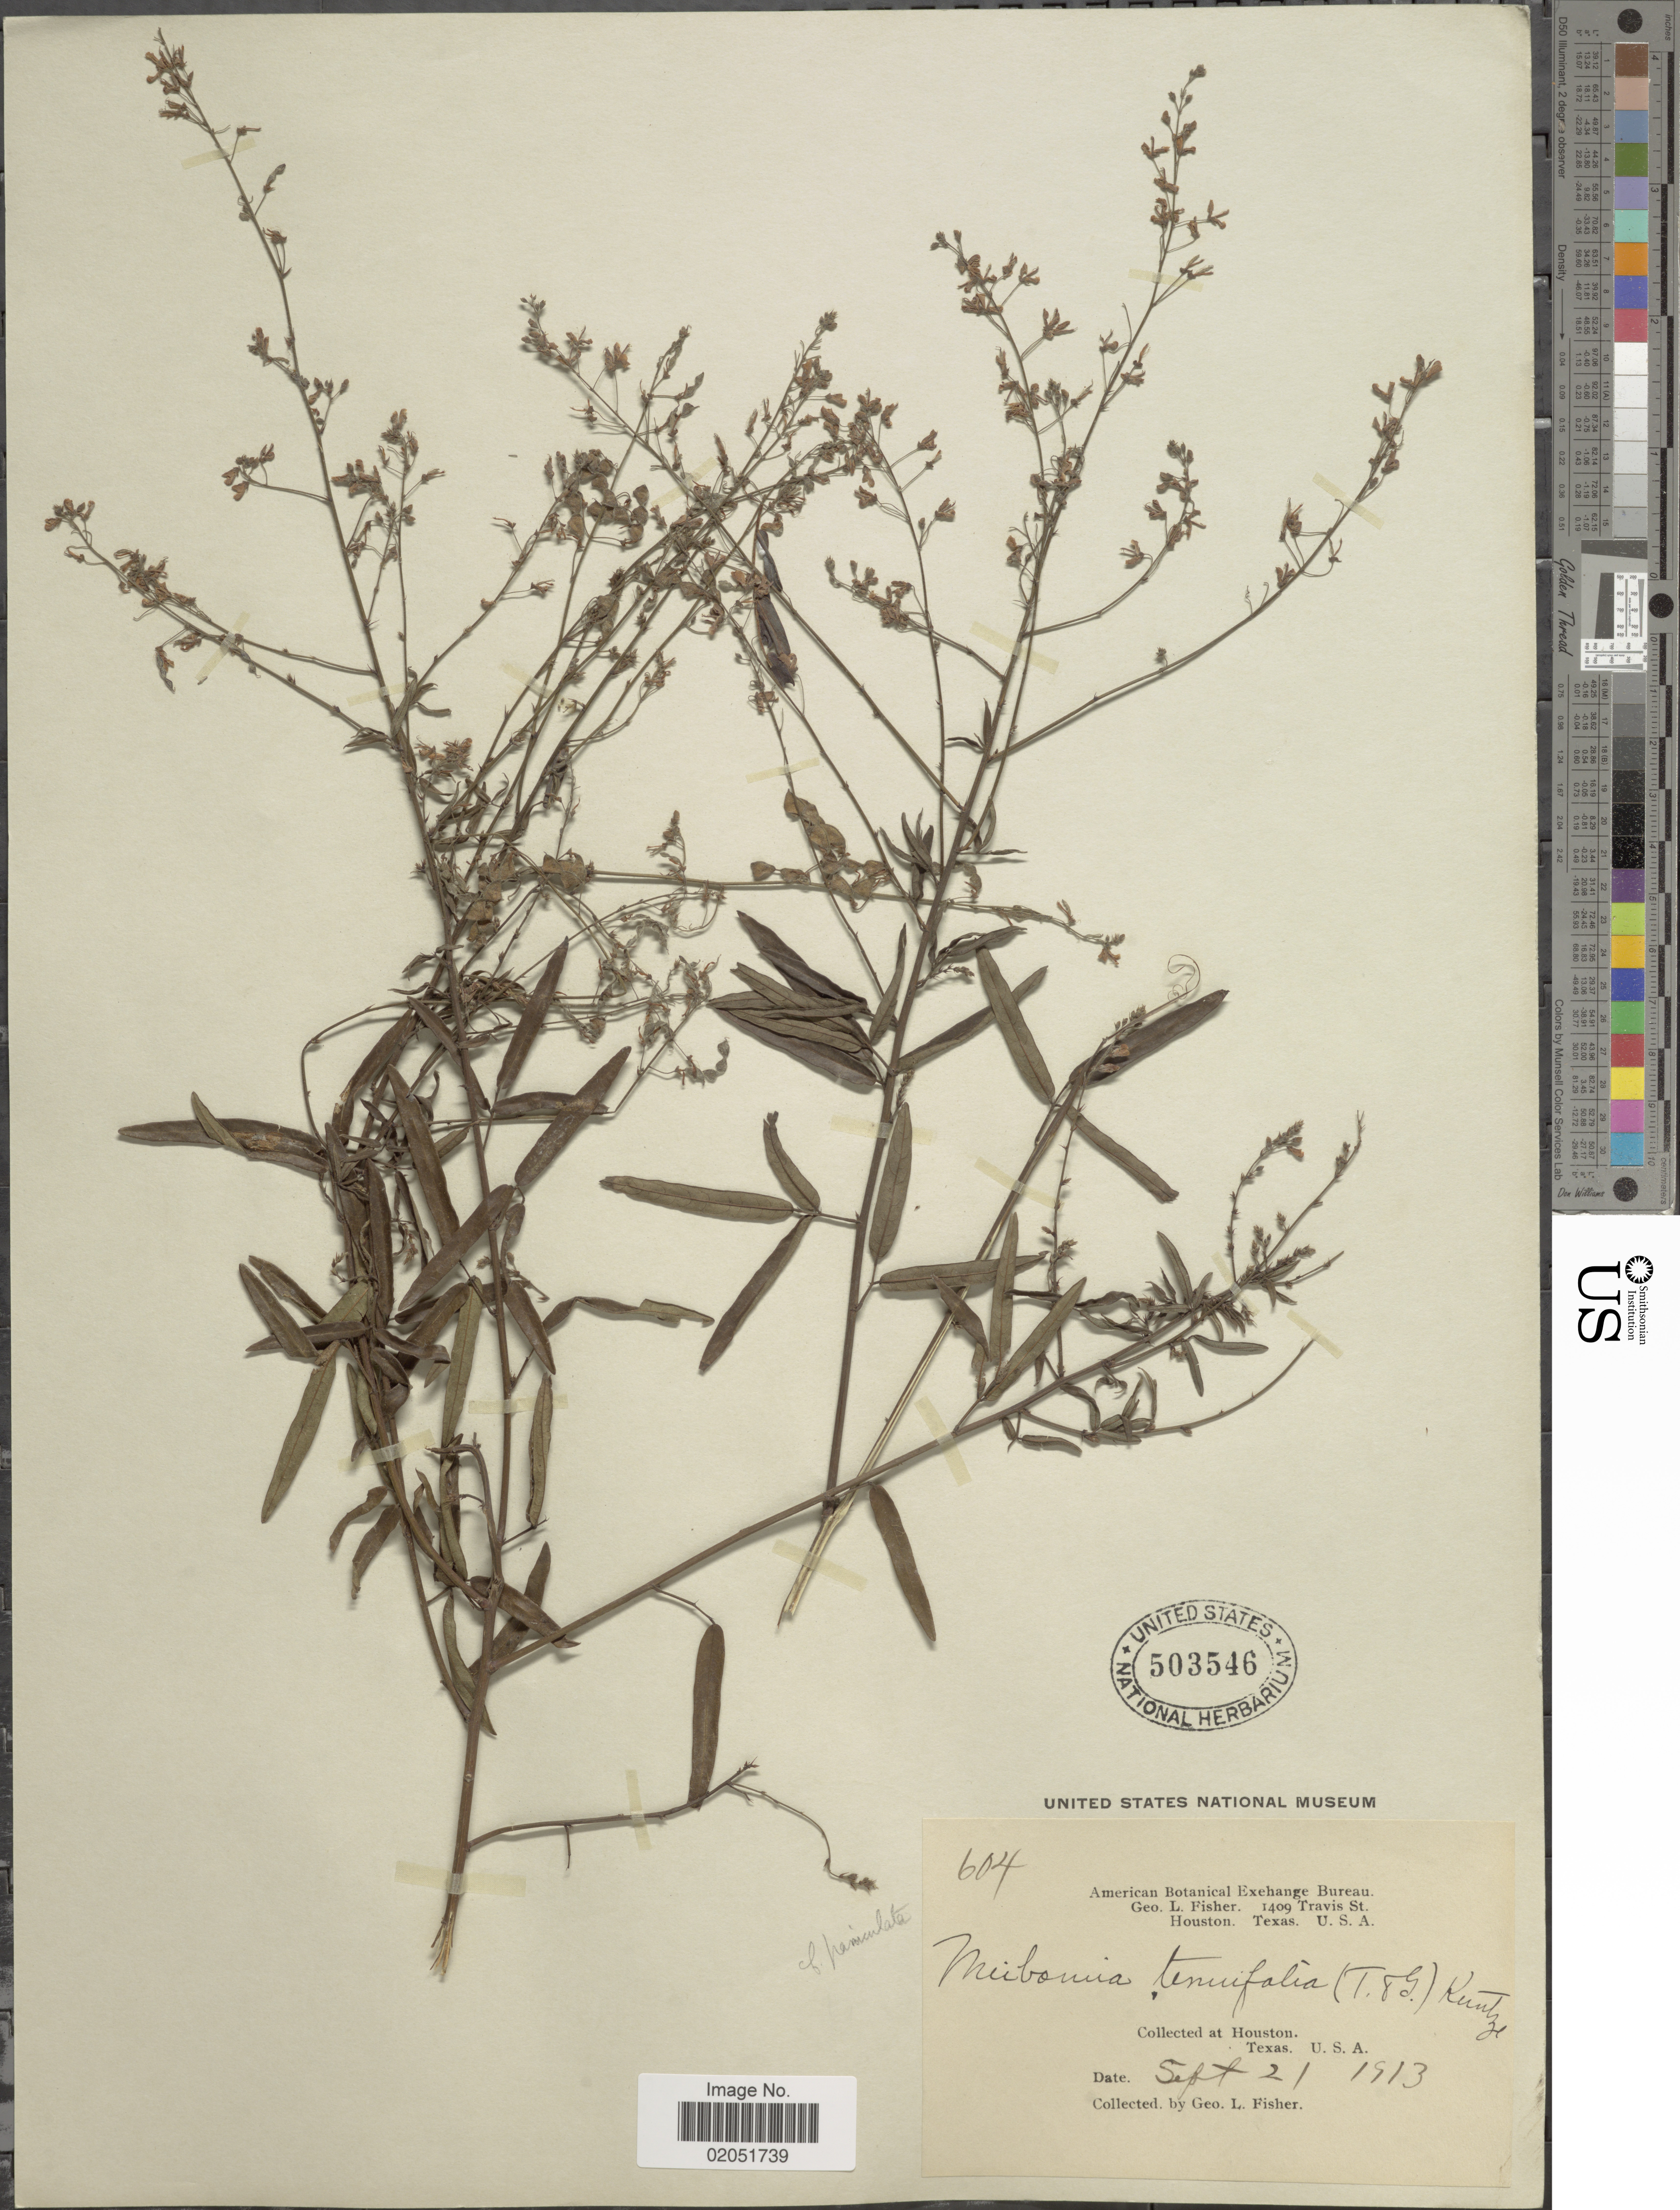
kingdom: Plantae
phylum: Tracheophyta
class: Magnoliopsida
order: Fabales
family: Fabaceae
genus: Desmodium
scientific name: Desmodium tenuifolium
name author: Torr. & A. Gray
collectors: G. L. Fisher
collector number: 604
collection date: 1913-09-21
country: United States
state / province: Texas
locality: Houston, Texas, U.S.A.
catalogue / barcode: US 503546